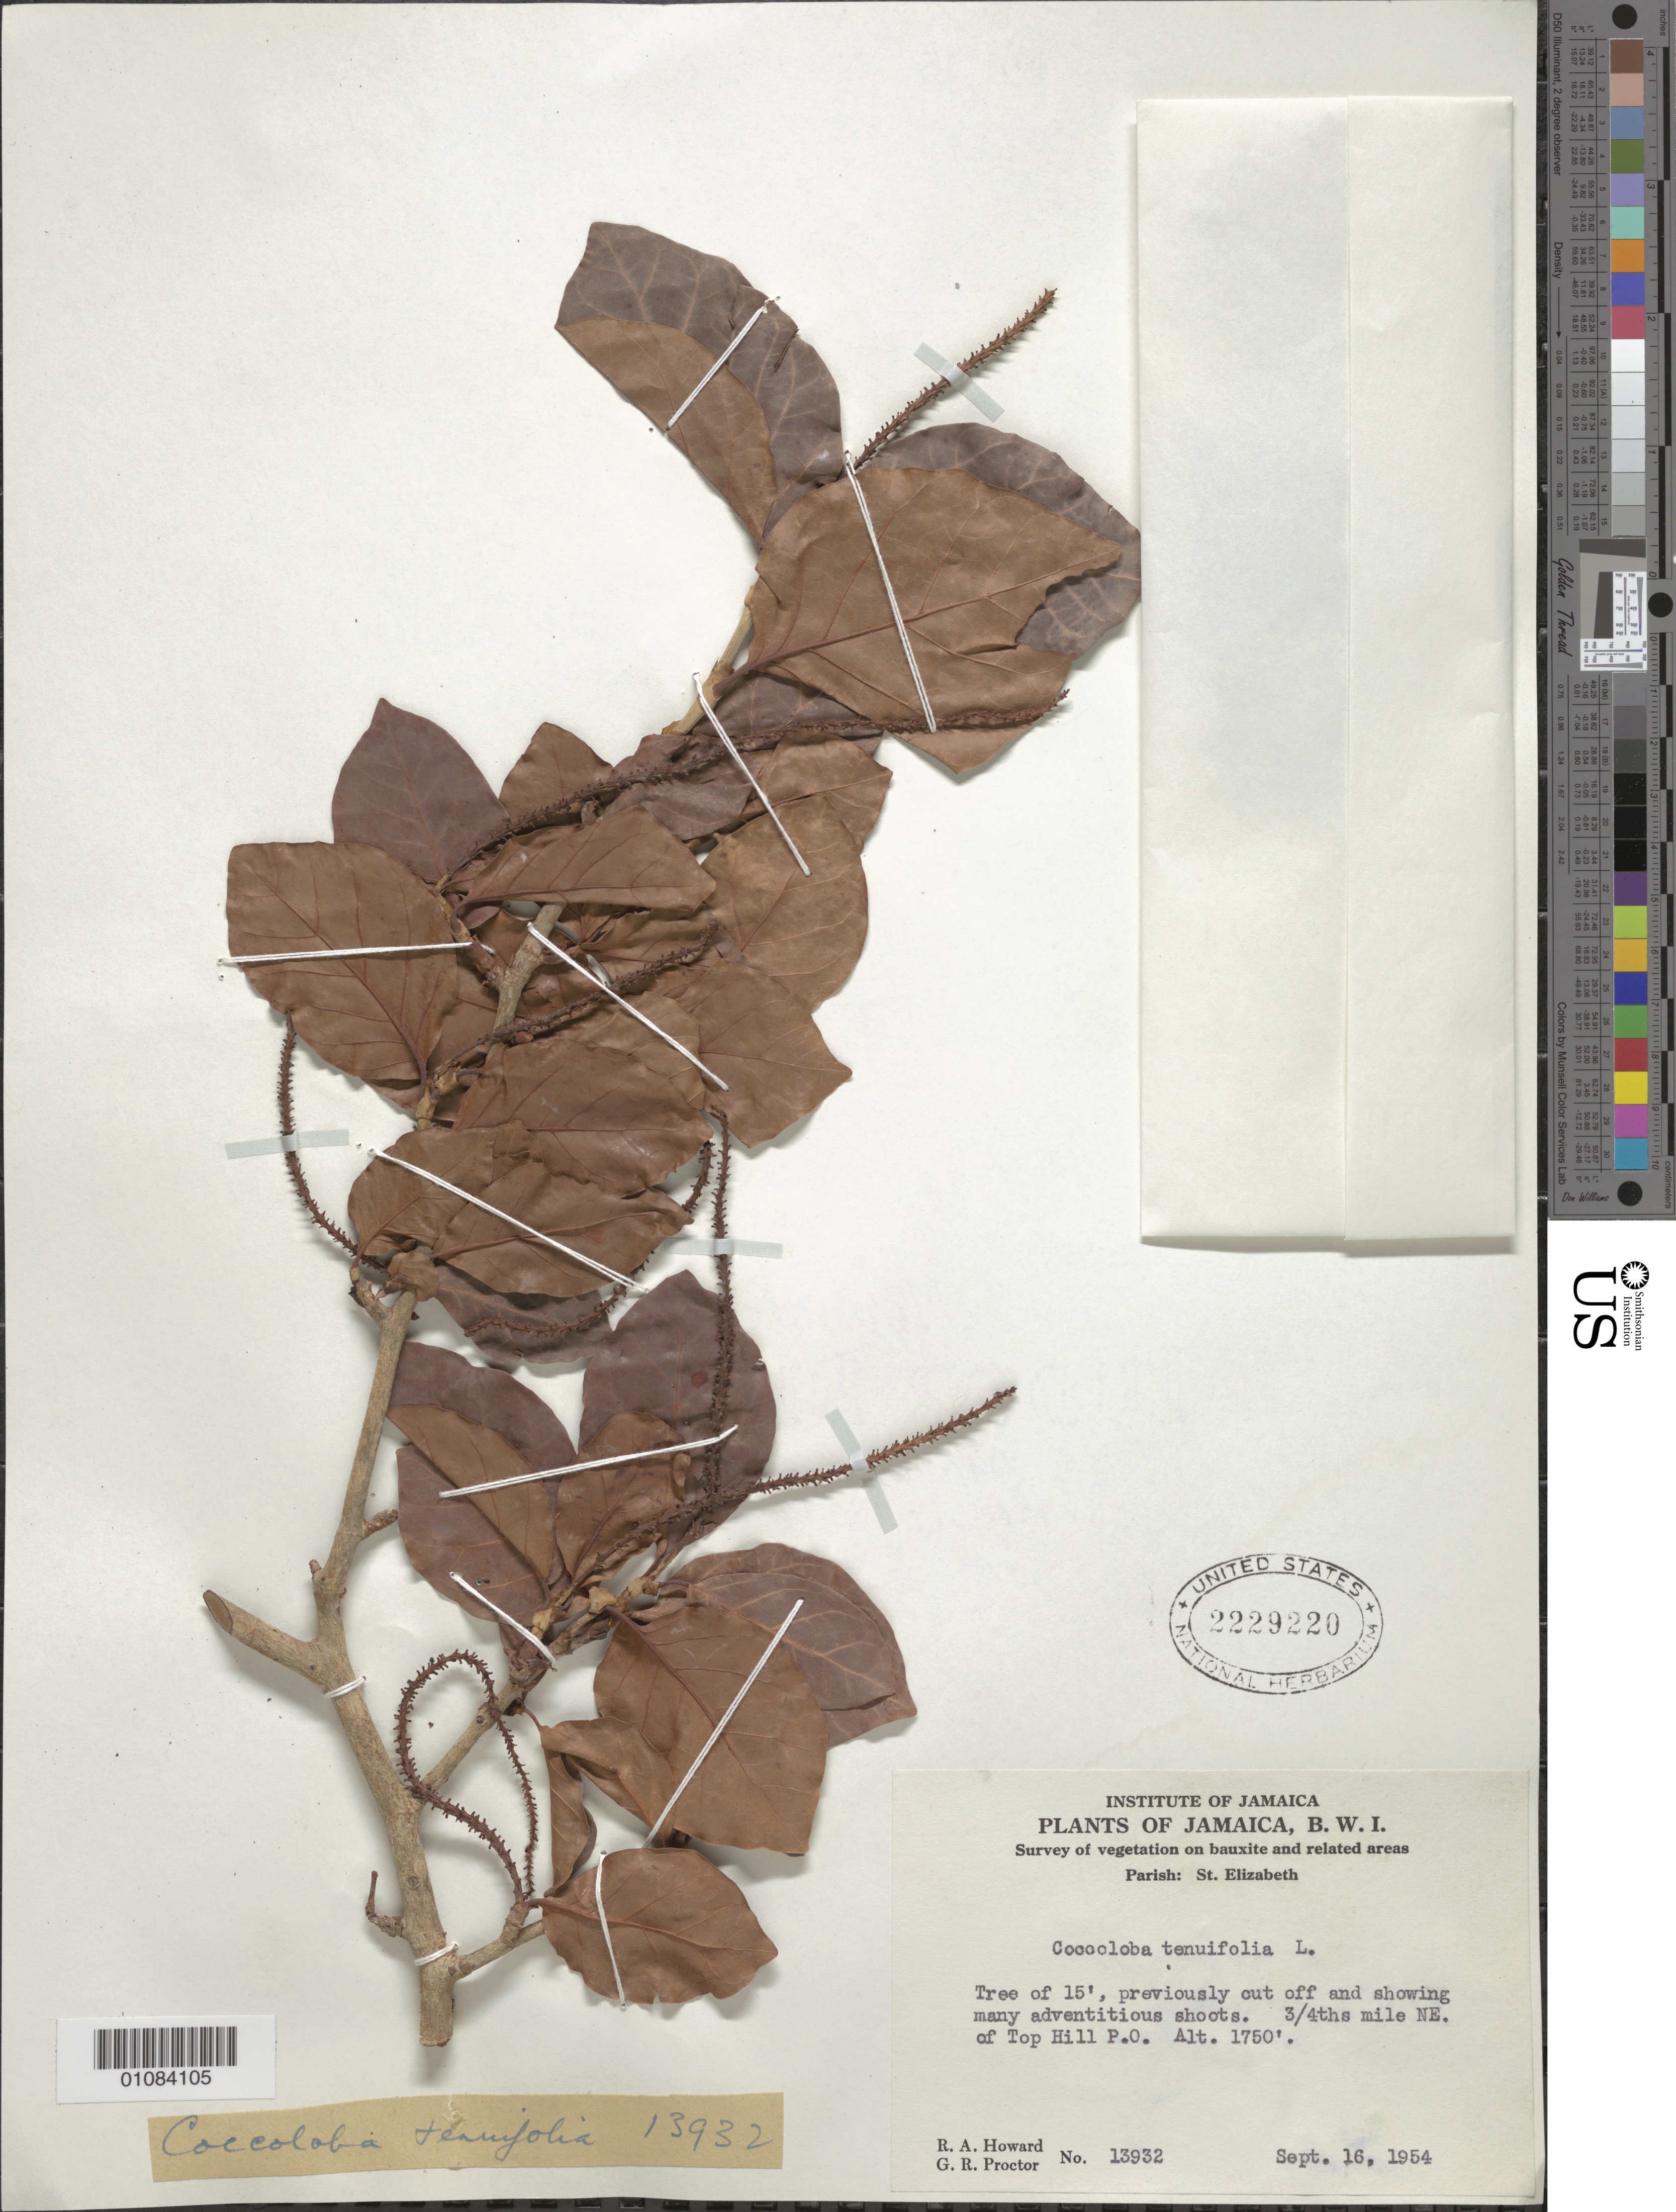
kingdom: Plantae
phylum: Tracheophyta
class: Magnoliopsida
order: Caryophyllales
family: Polygonaceae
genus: Coccoloba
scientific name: Coccoloba tenuifolia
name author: L.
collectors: R. A. Howard & G. R. Proctor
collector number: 13932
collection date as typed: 16 Sep 1954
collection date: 1954-09-16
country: Jamaica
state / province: Saint Elizabeth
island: Jamaica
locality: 3/4ths mile NE. of Top HIll P.O.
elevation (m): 533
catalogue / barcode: US 2229220